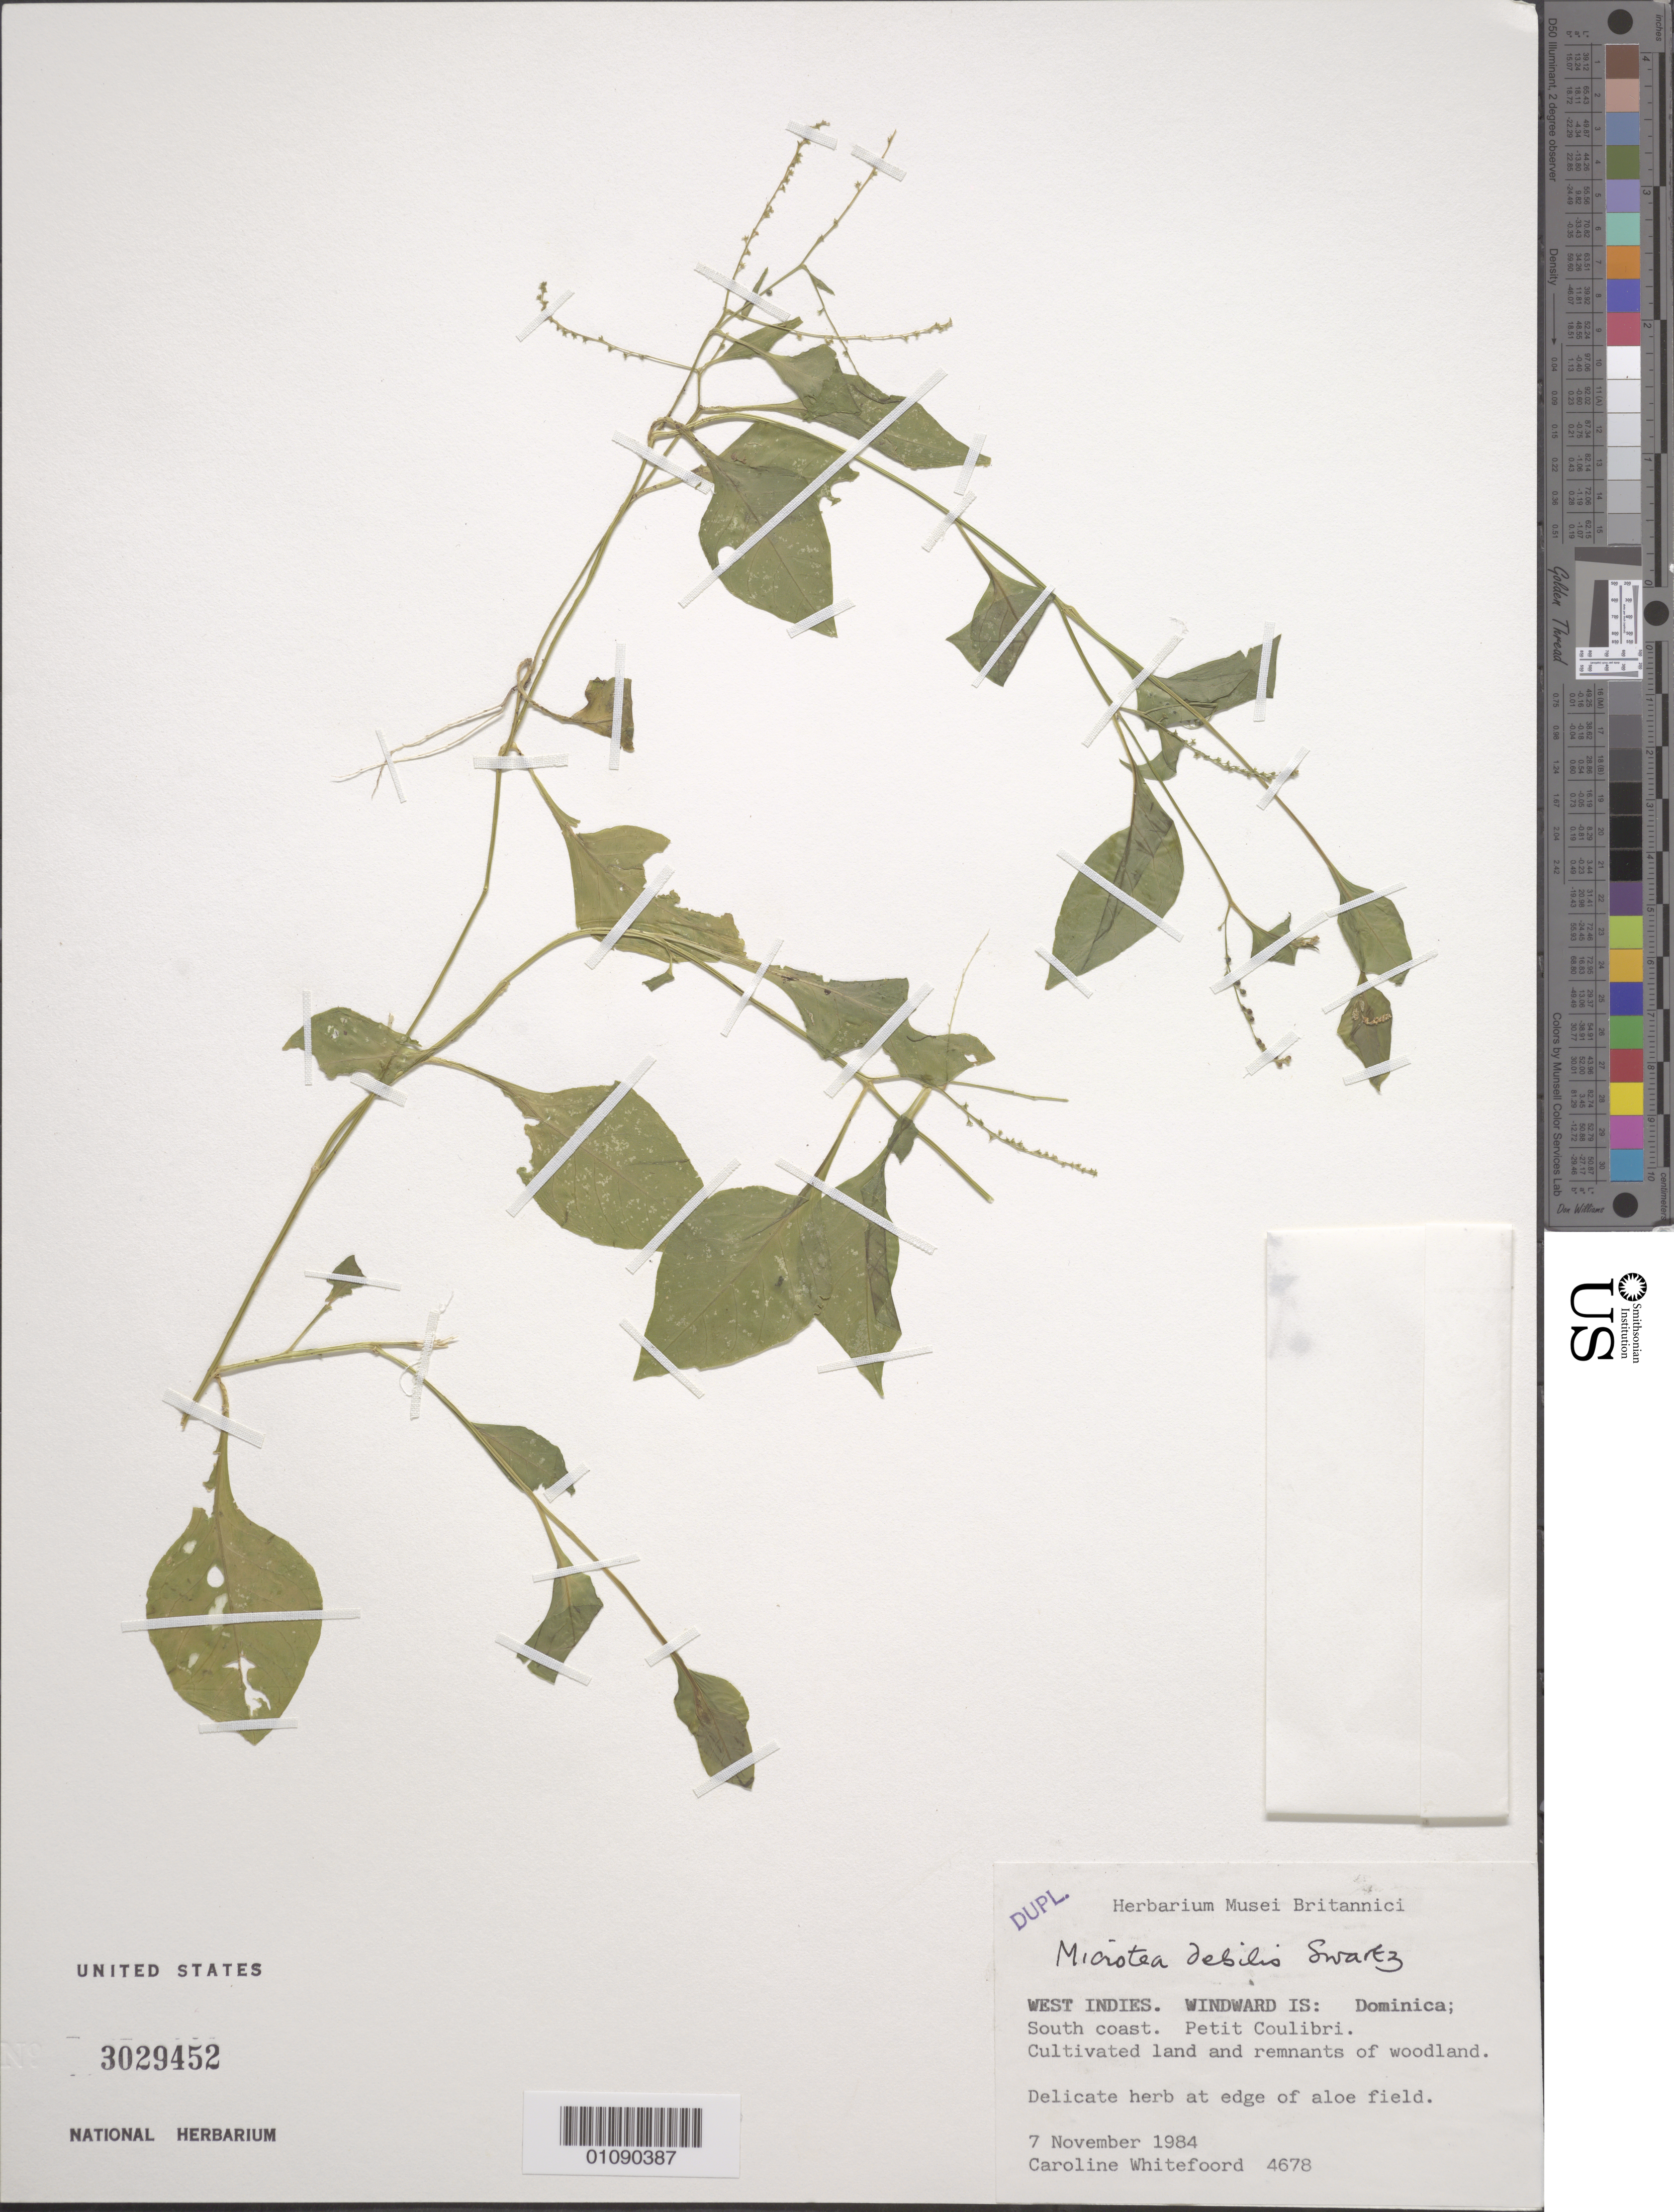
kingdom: Plantae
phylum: Tracheophyta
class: Magnoliopsida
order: Caryophyllales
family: Microteaceae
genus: Microtea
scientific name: Microtea debilis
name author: Sw.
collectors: C. Whitefoord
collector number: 4678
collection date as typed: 07 Nov 1984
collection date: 1984-11-07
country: Dominica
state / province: St. Mark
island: Dominica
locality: S coast, Petit Coulibri.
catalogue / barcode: US 3029452